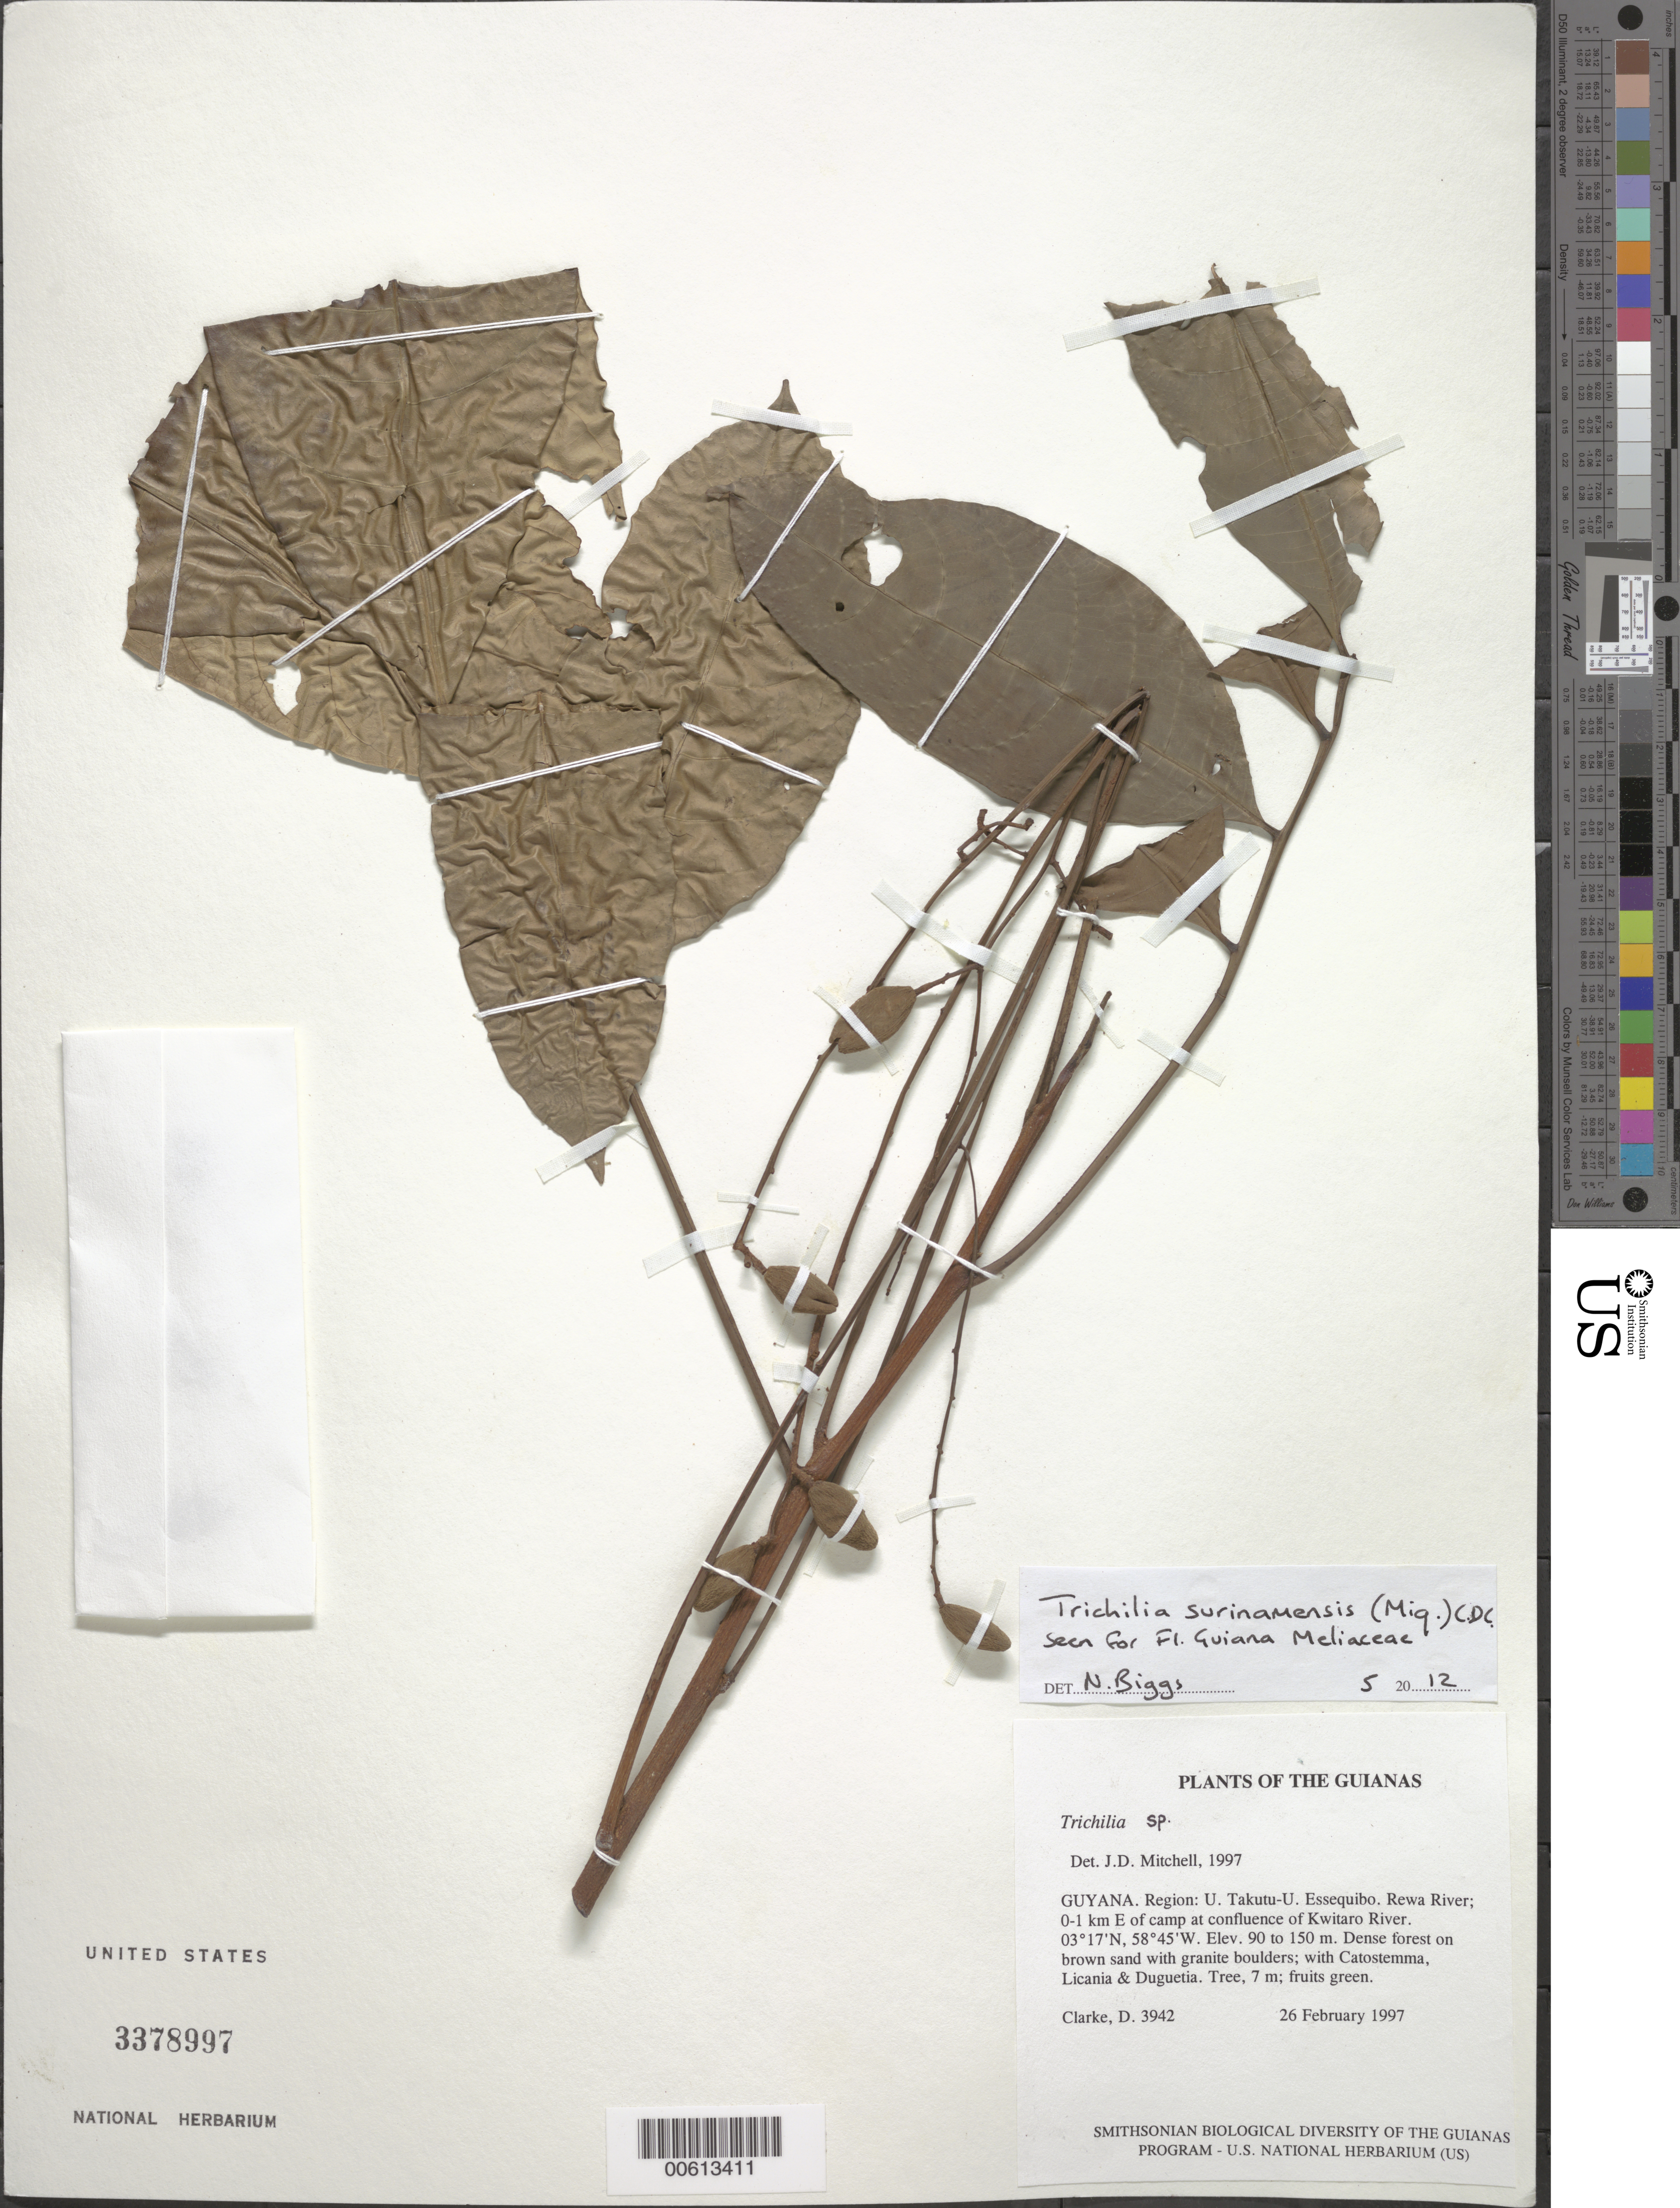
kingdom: Plantae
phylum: Tracheophyta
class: Magnoliopsida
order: Sapindales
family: Meliaceae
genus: Trichilia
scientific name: Trichilia surinamensis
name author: (Miq.) C. DC.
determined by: Biggs, N.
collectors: H. D. Clarke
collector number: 3942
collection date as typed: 26 February 1997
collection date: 1997-02-26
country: Guyana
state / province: U. Takutu-U. Essequibo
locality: Rewa River; 0-1 km E of camp at confluence of Kwitaro River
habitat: Dense forest on brown sand with granite boulders; with Catostemma, Licania & Duguetia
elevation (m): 90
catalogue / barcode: US 3378997